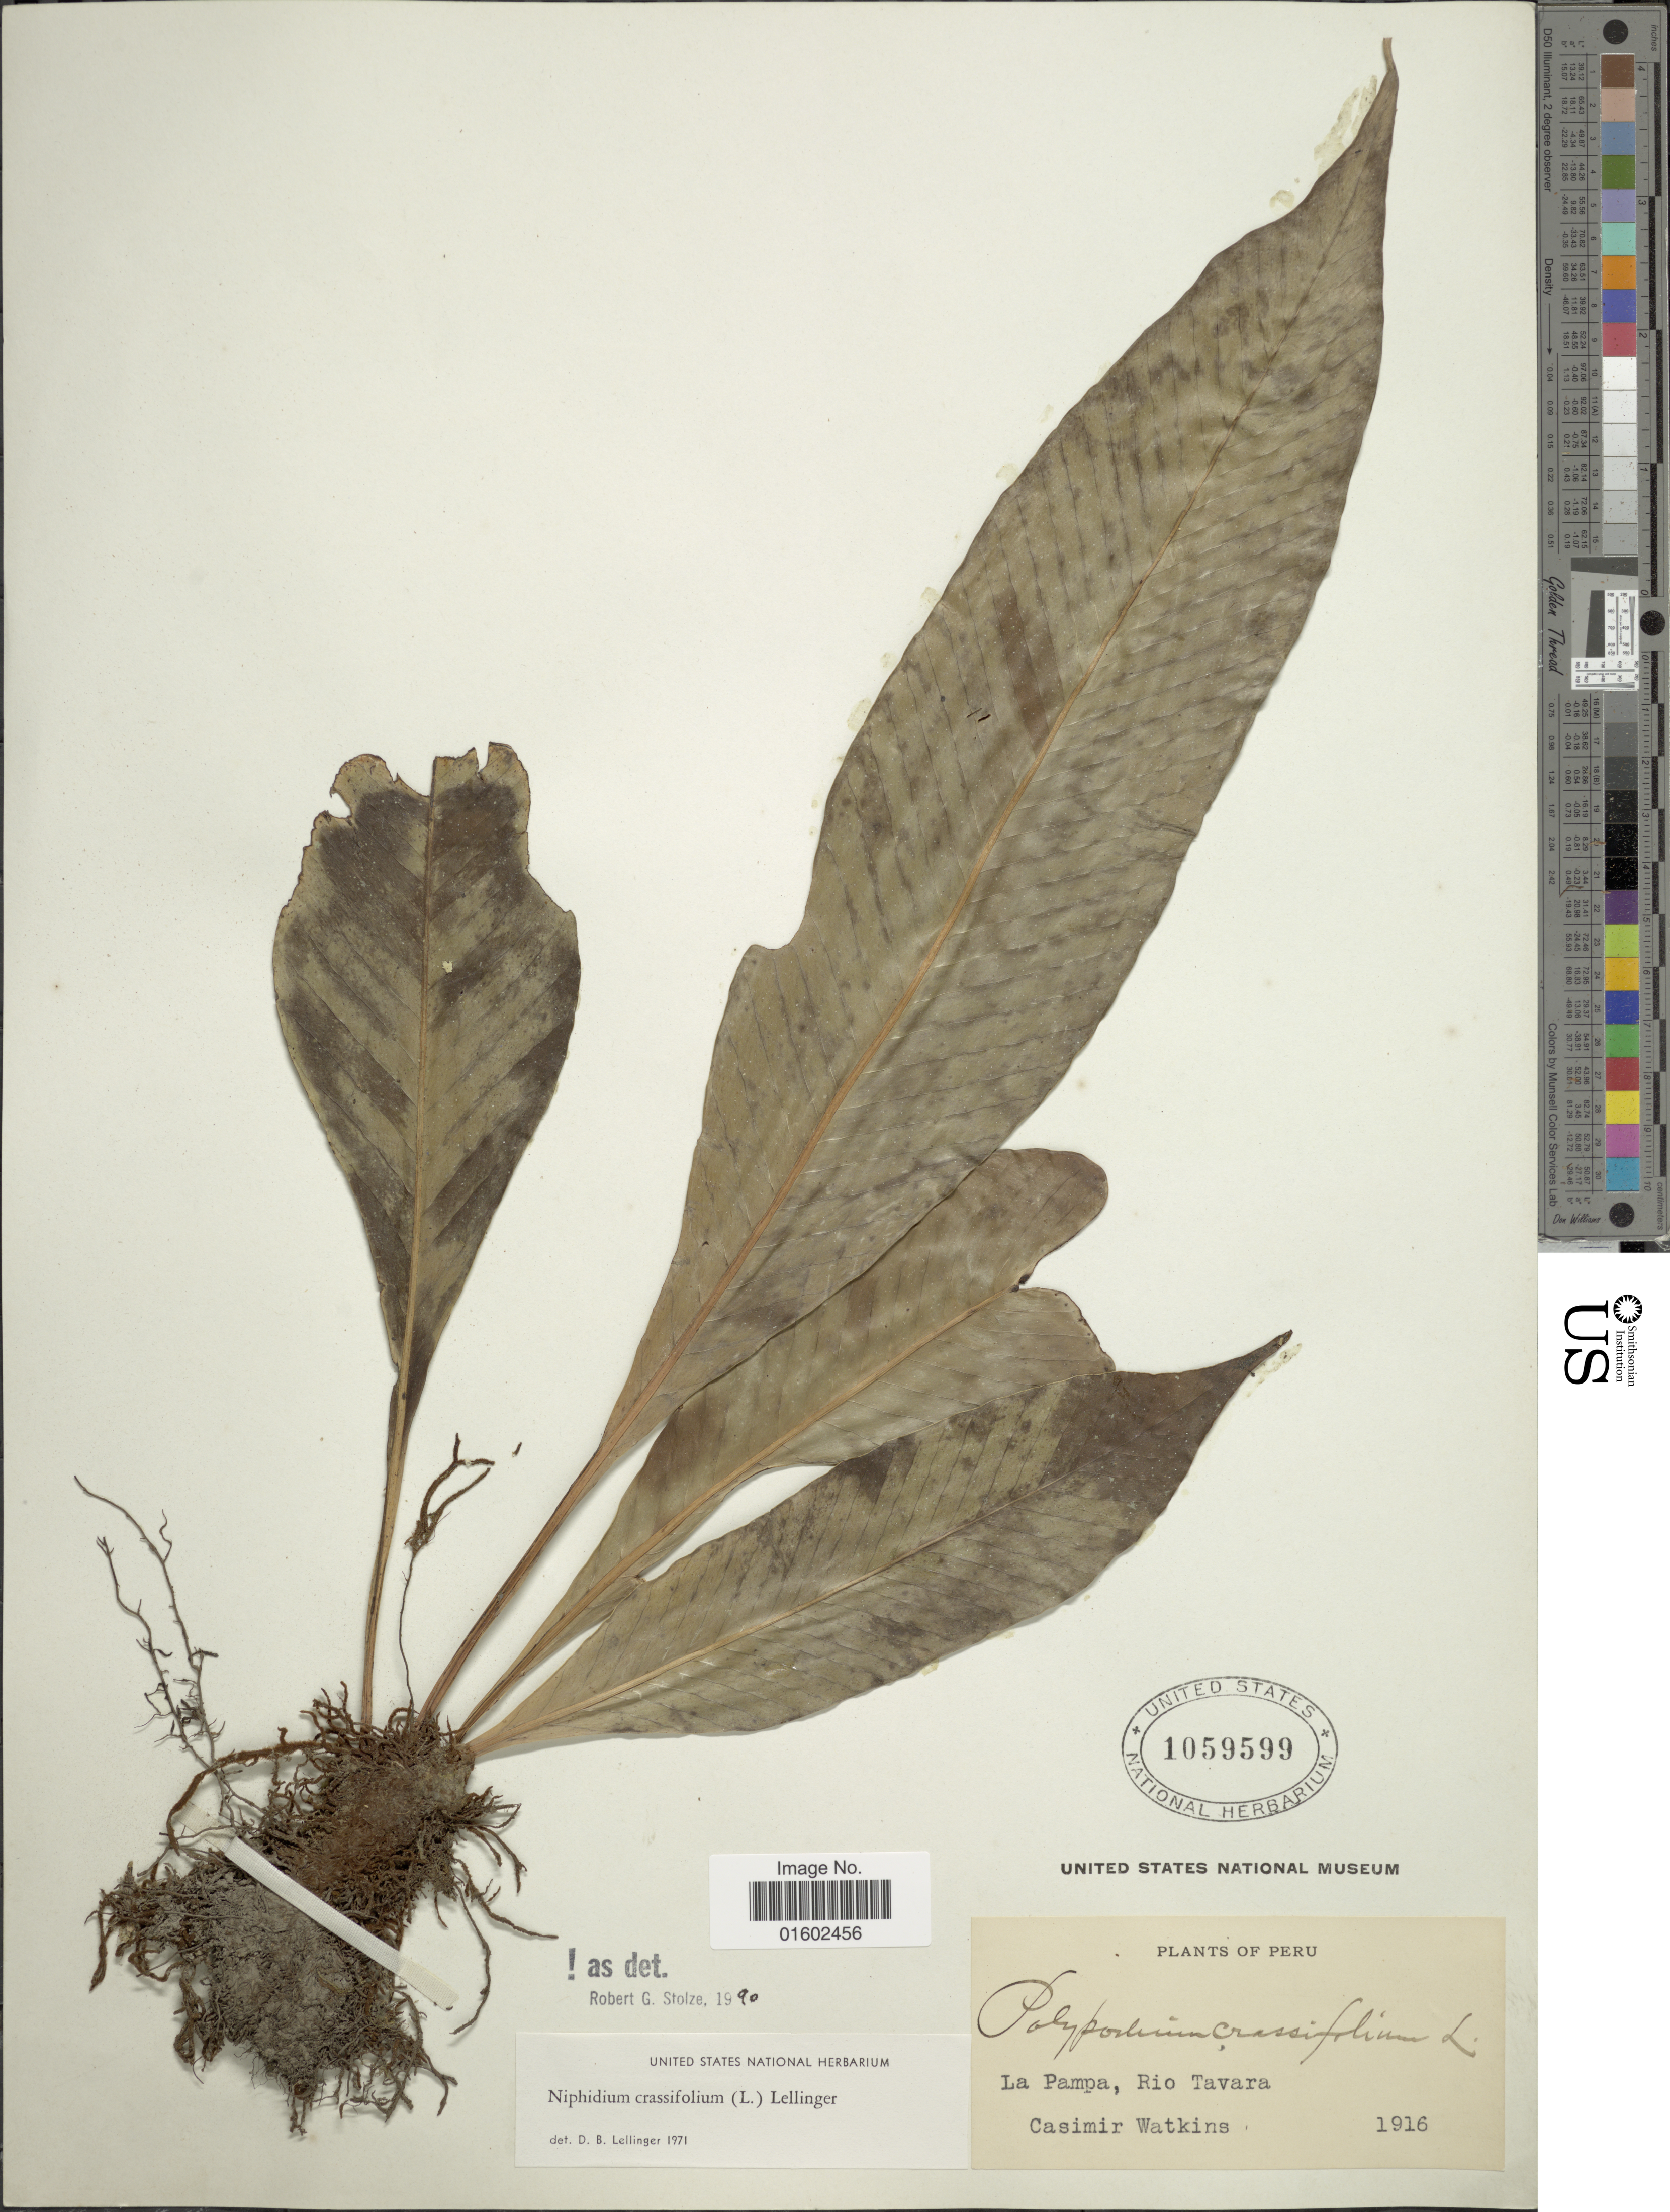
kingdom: Plantae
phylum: Tracheophyta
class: Polypodiopsida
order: Polypodiales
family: Polypodiaceae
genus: Niphidium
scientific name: Niphidium crassifolium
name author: (L.) Lellinger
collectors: C. Watkins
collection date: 1916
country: Peru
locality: La Pampa, Rio Tavara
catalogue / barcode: US 1059599